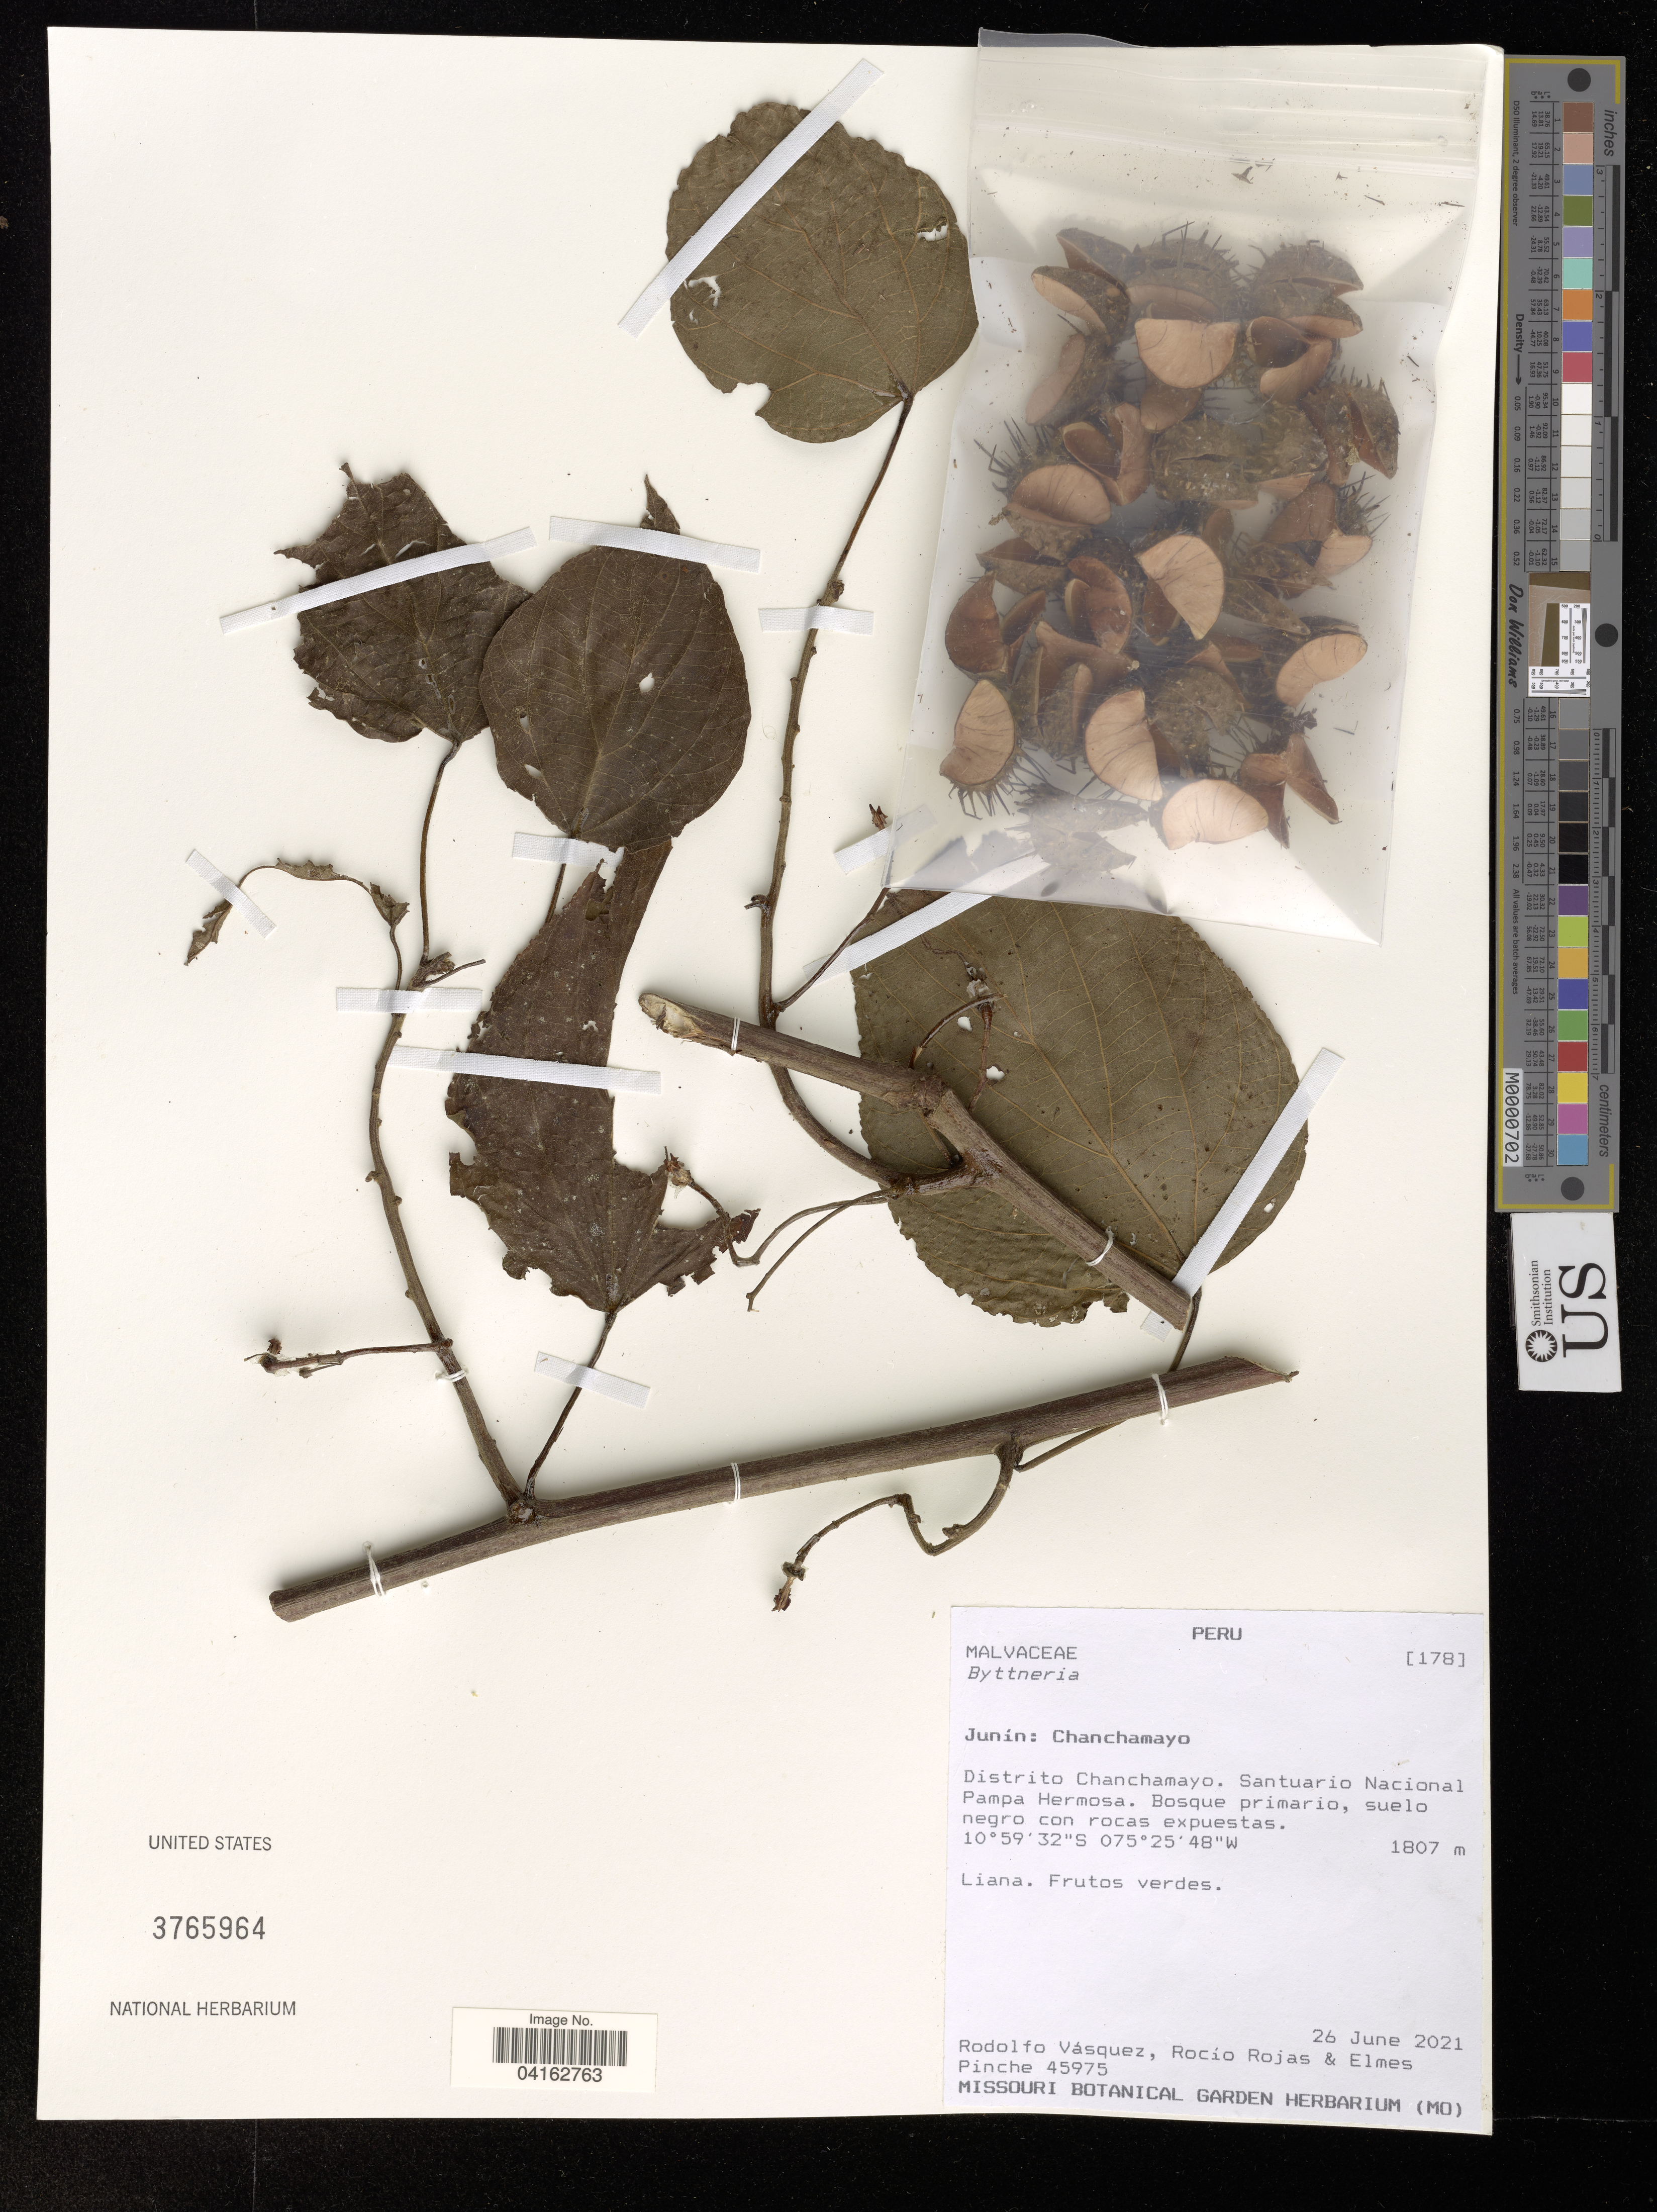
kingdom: Plantae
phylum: Tracheophyta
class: Magnoliopsida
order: Malvales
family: Malvaceae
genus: Byttneria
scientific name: Byttneria sp.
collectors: R. Vásquez, R. Rojas & E. Pinche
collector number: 45975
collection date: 2021-06-26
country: Peru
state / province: Junin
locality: Distrito Chanchamayo. Santuario Nacional Pampa Hermosa. Bosque primario, suelo negro con rocas expuestas.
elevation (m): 1807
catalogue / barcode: US 3765964